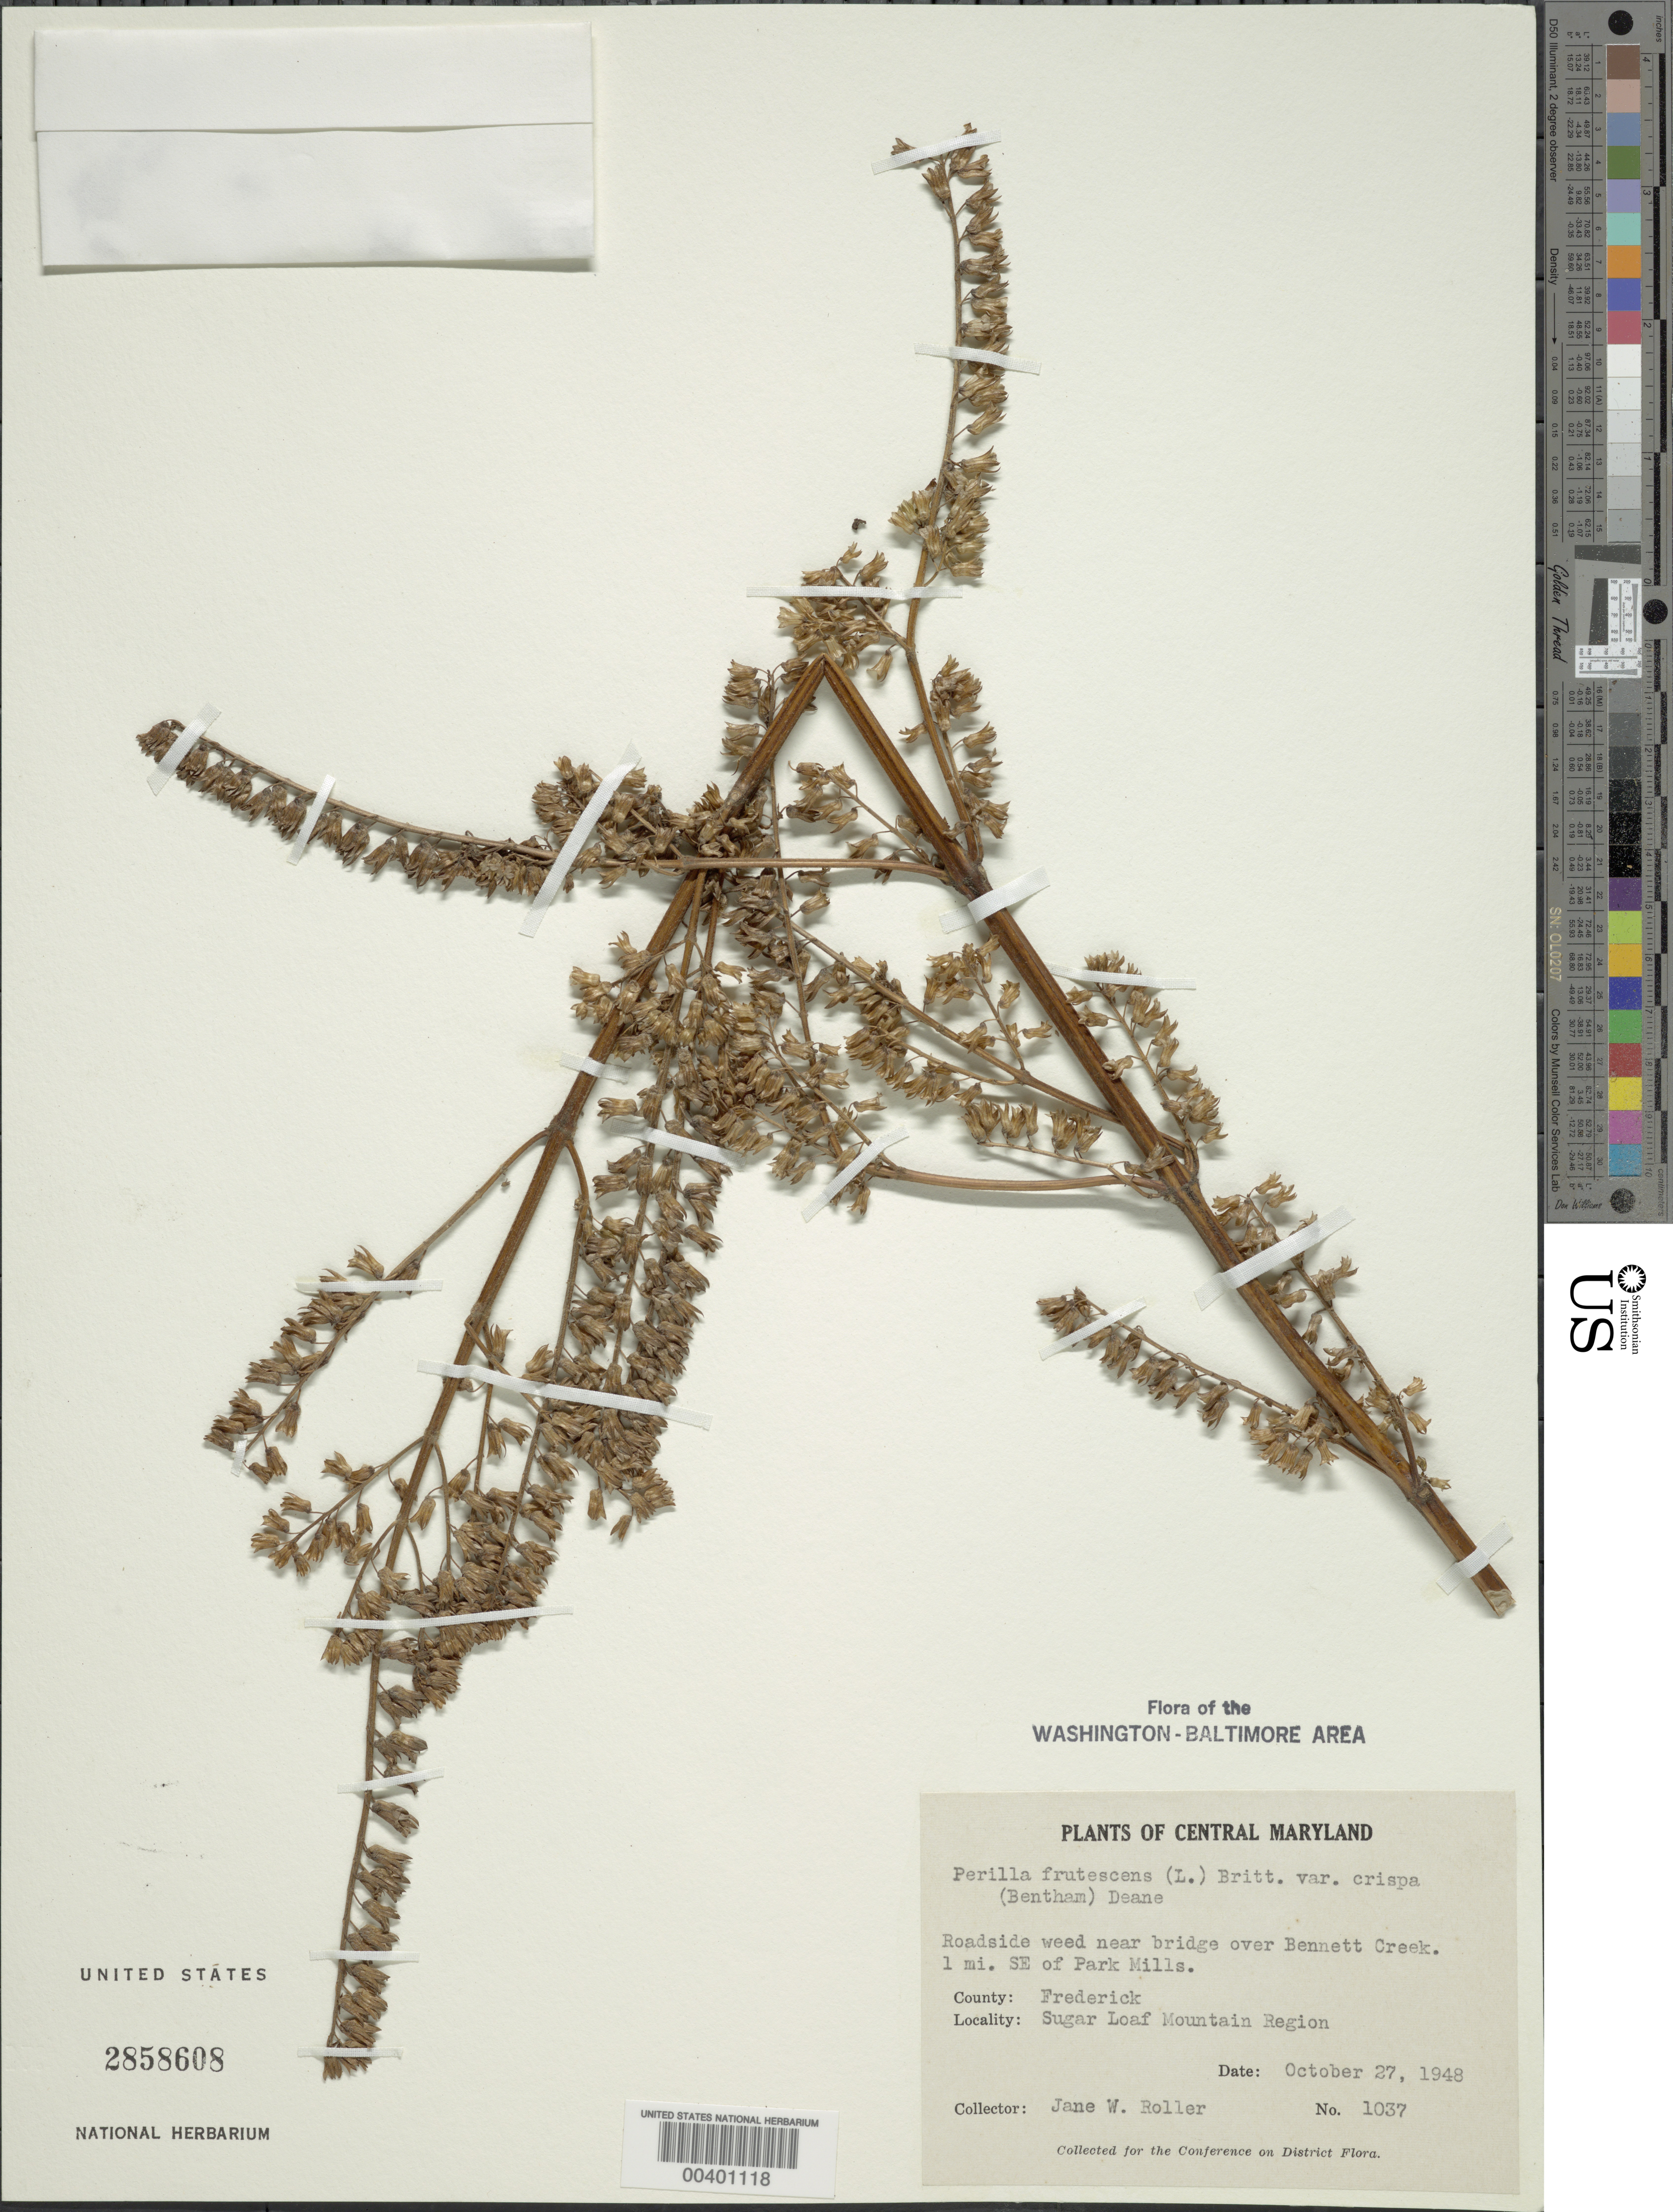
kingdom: Plantae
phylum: Tracheophyta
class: Magnoliopsida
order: Lamiales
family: Lamiaceae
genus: Perilla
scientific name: Perilla frutescens var. crispa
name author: (Thunb.) H. Deane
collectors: J. W. Roller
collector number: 1037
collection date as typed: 27 Oct 1948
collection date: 1948-10-27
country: United States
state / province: Maryland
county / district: Frederick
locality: Bridge over Bennett Creek, southeast of Park Mills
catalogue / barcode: US 2858608